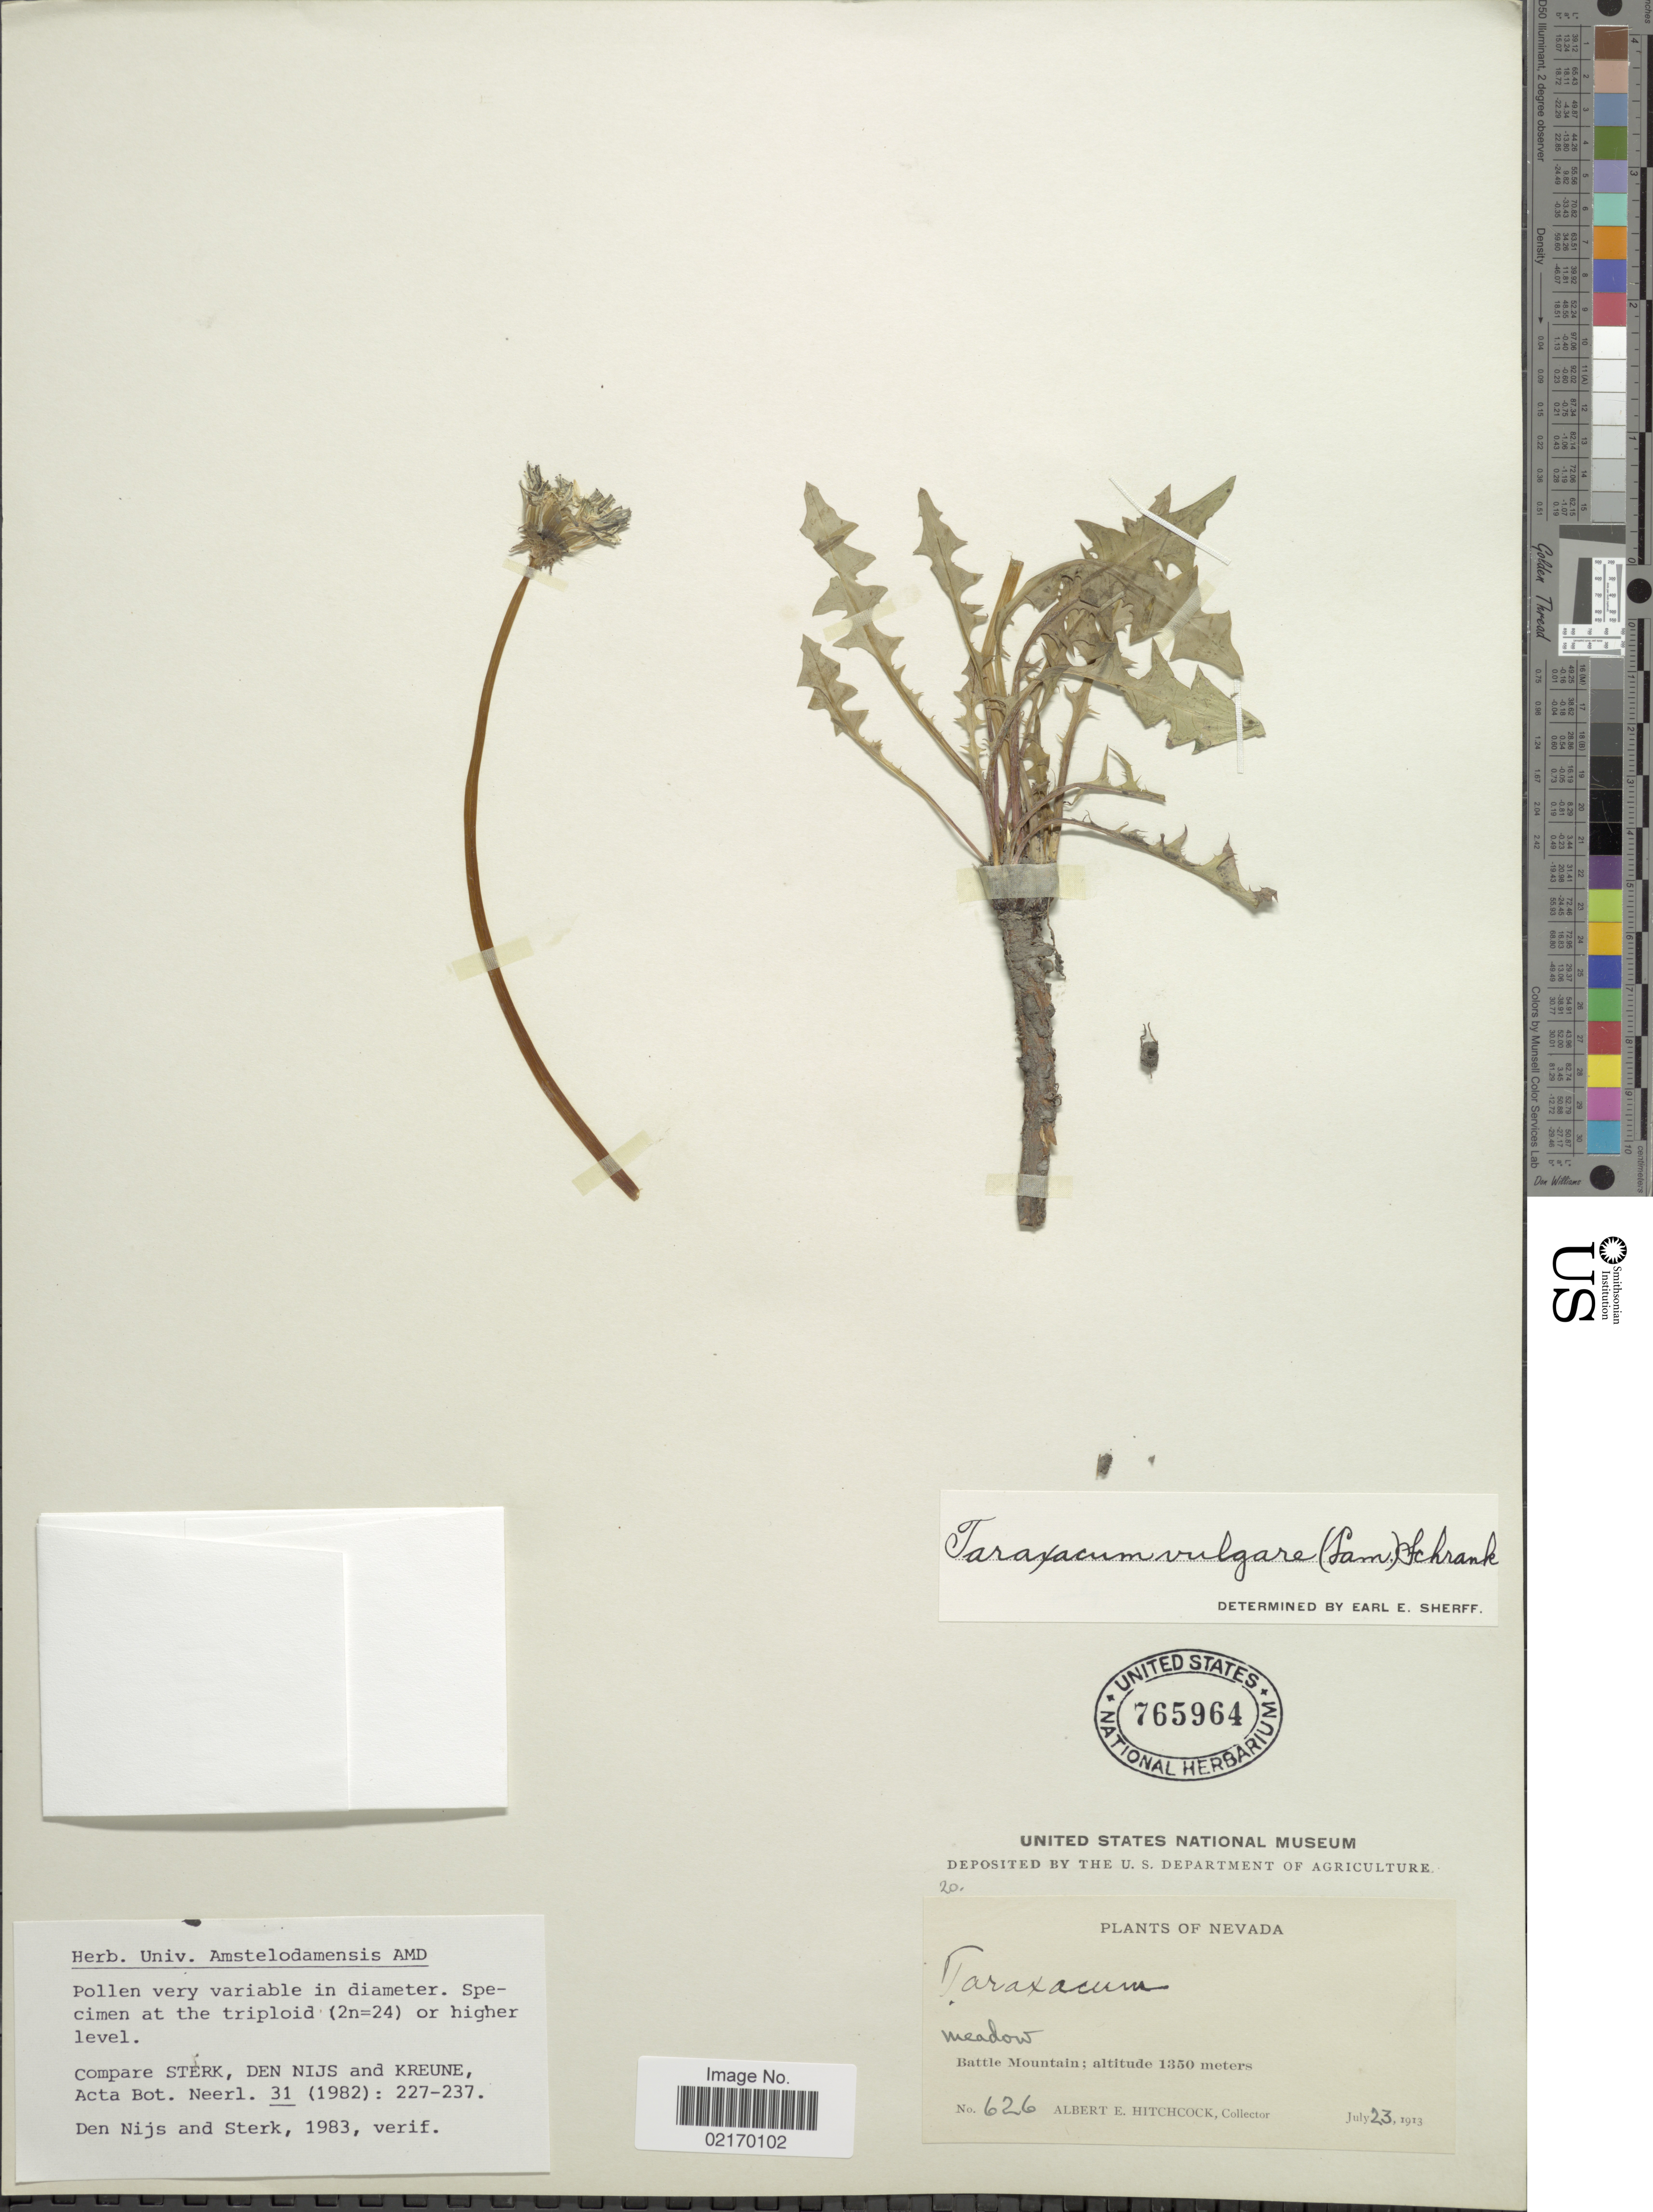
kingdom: Plantae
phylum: Tracheophyta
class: Magnoliopsida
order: Asterales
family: Asteraceae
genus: Taraxacum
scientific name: Taraxacum officinale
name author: G.H. Weber ex F.H. Wigg.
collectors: A. S. Hitchcock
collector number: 626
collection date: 1913-07-23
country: United States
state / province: Nevada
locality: Meadow, Battle Mountain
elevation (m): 1350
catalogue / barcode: US 765964